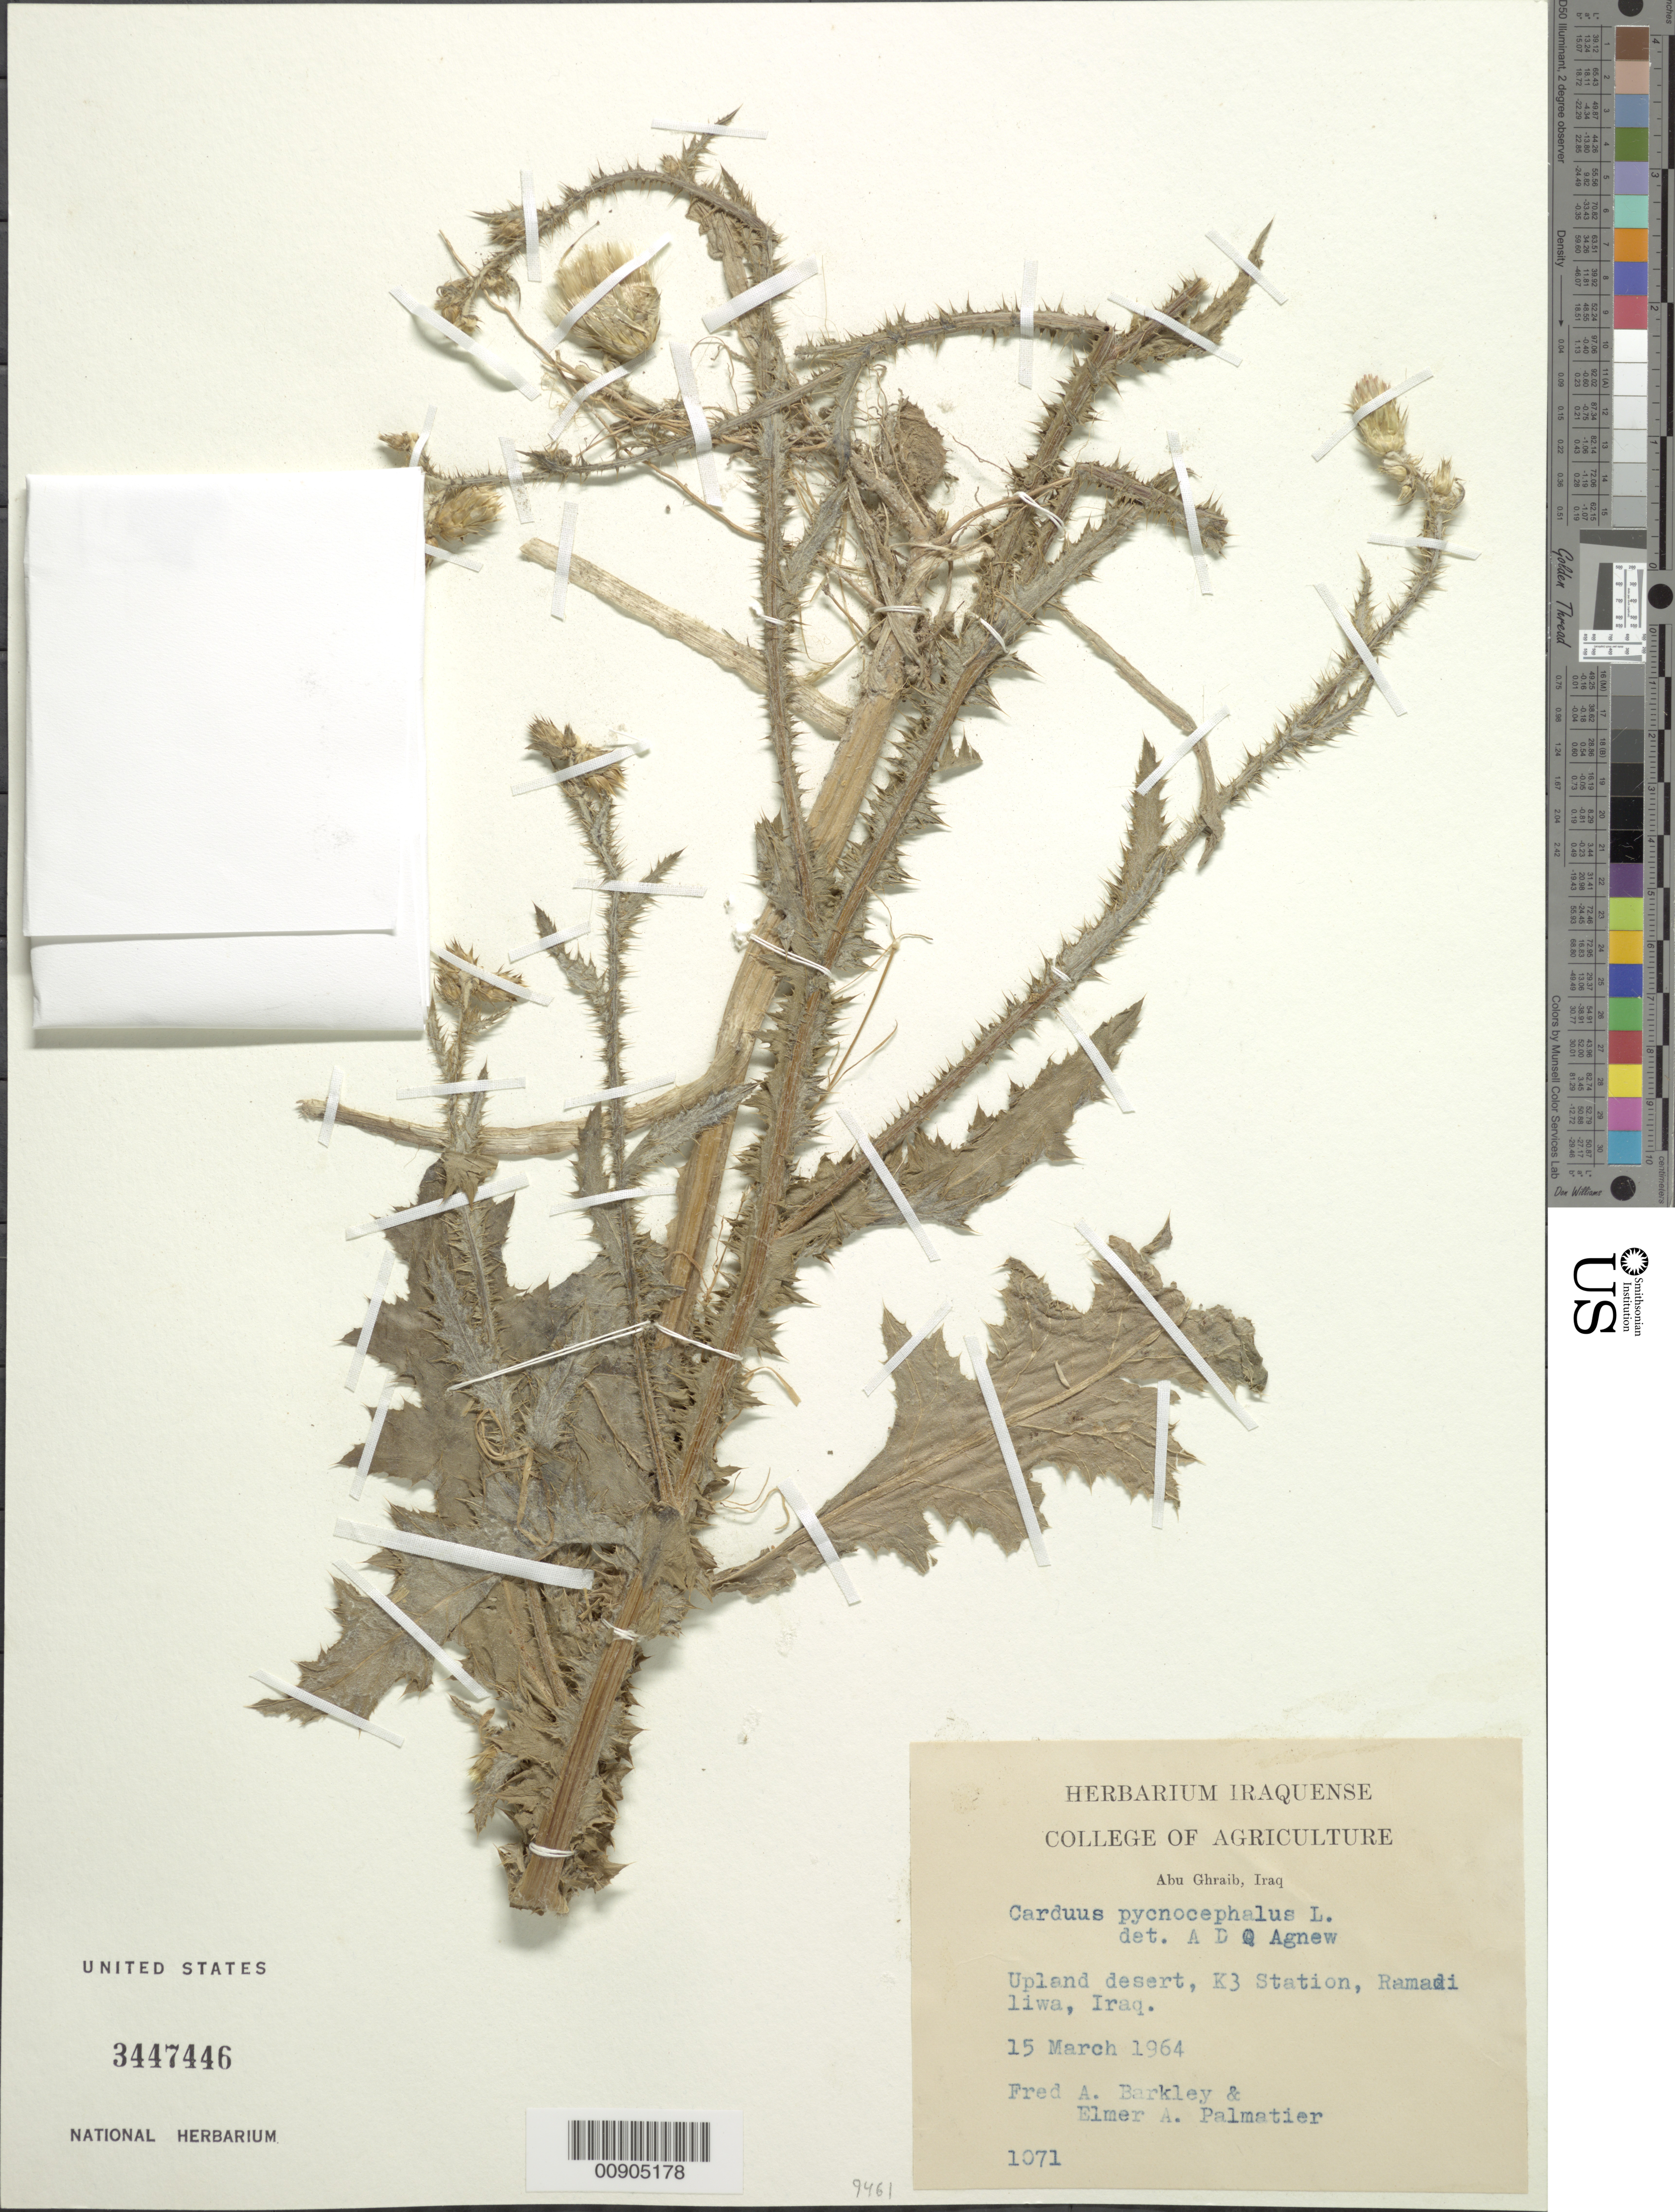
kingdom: Plantae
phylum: Tracheophyta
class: Magnoliopsida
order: Asterales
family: Asteraceae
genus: Carduus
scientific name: Carduus pycnocephalus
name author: L.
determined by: Agnew, Andrew D. Q.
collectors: F. A. Barkley & E. Palmatier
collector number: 1071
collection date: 1964-03-15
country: Iraq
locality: Abu Gharaib, Ramadi Liwa, K3 Station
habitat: Upland desert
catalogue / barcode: US 3447446